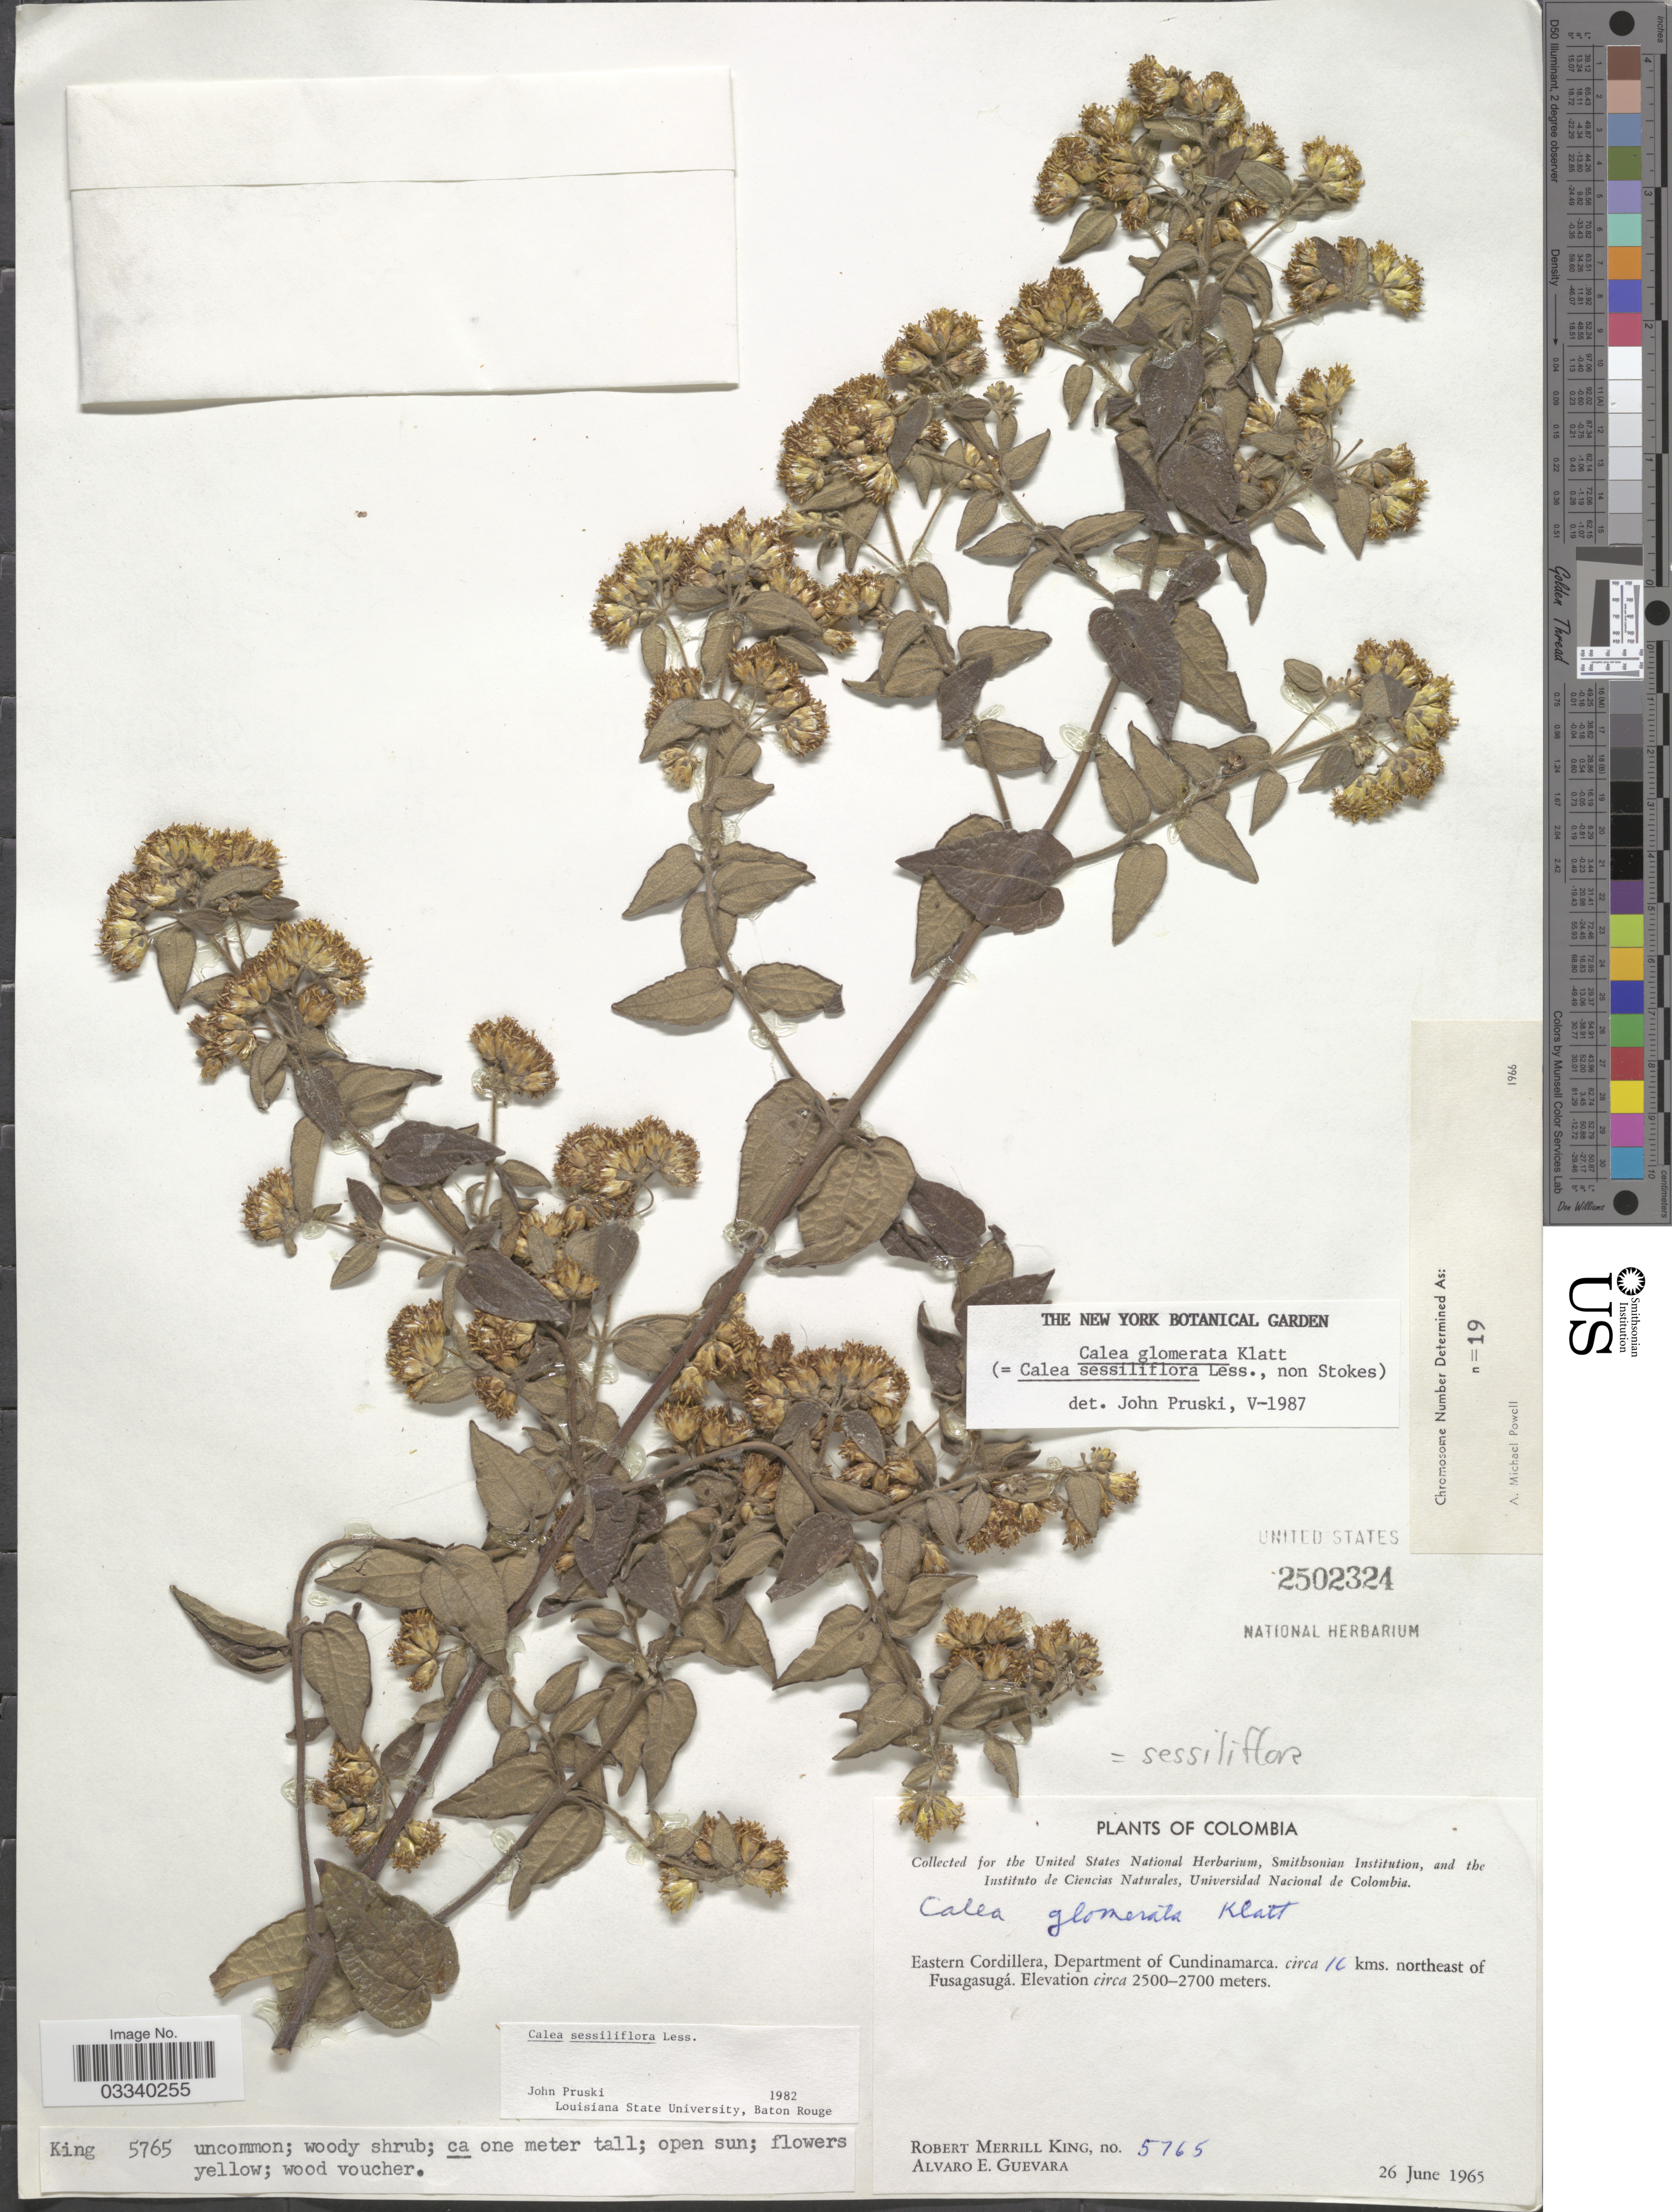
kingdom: Plantae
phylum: Tracheophyta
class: Magnoliopsida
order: Asterales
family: Asteraceae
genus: Calea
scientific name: Calea sessiliflora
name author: Less.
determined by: Pruski, J. F.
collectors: R. M. King & A. E. Guevara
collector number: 5765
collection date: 1965-06-26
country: Colombia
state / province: Cundinamarca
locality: Eastern Cordillera, Department of Cundinamarca, circa 16 kms. northeast of Fusagasugá.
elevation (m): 2500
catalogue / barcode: US 2502324